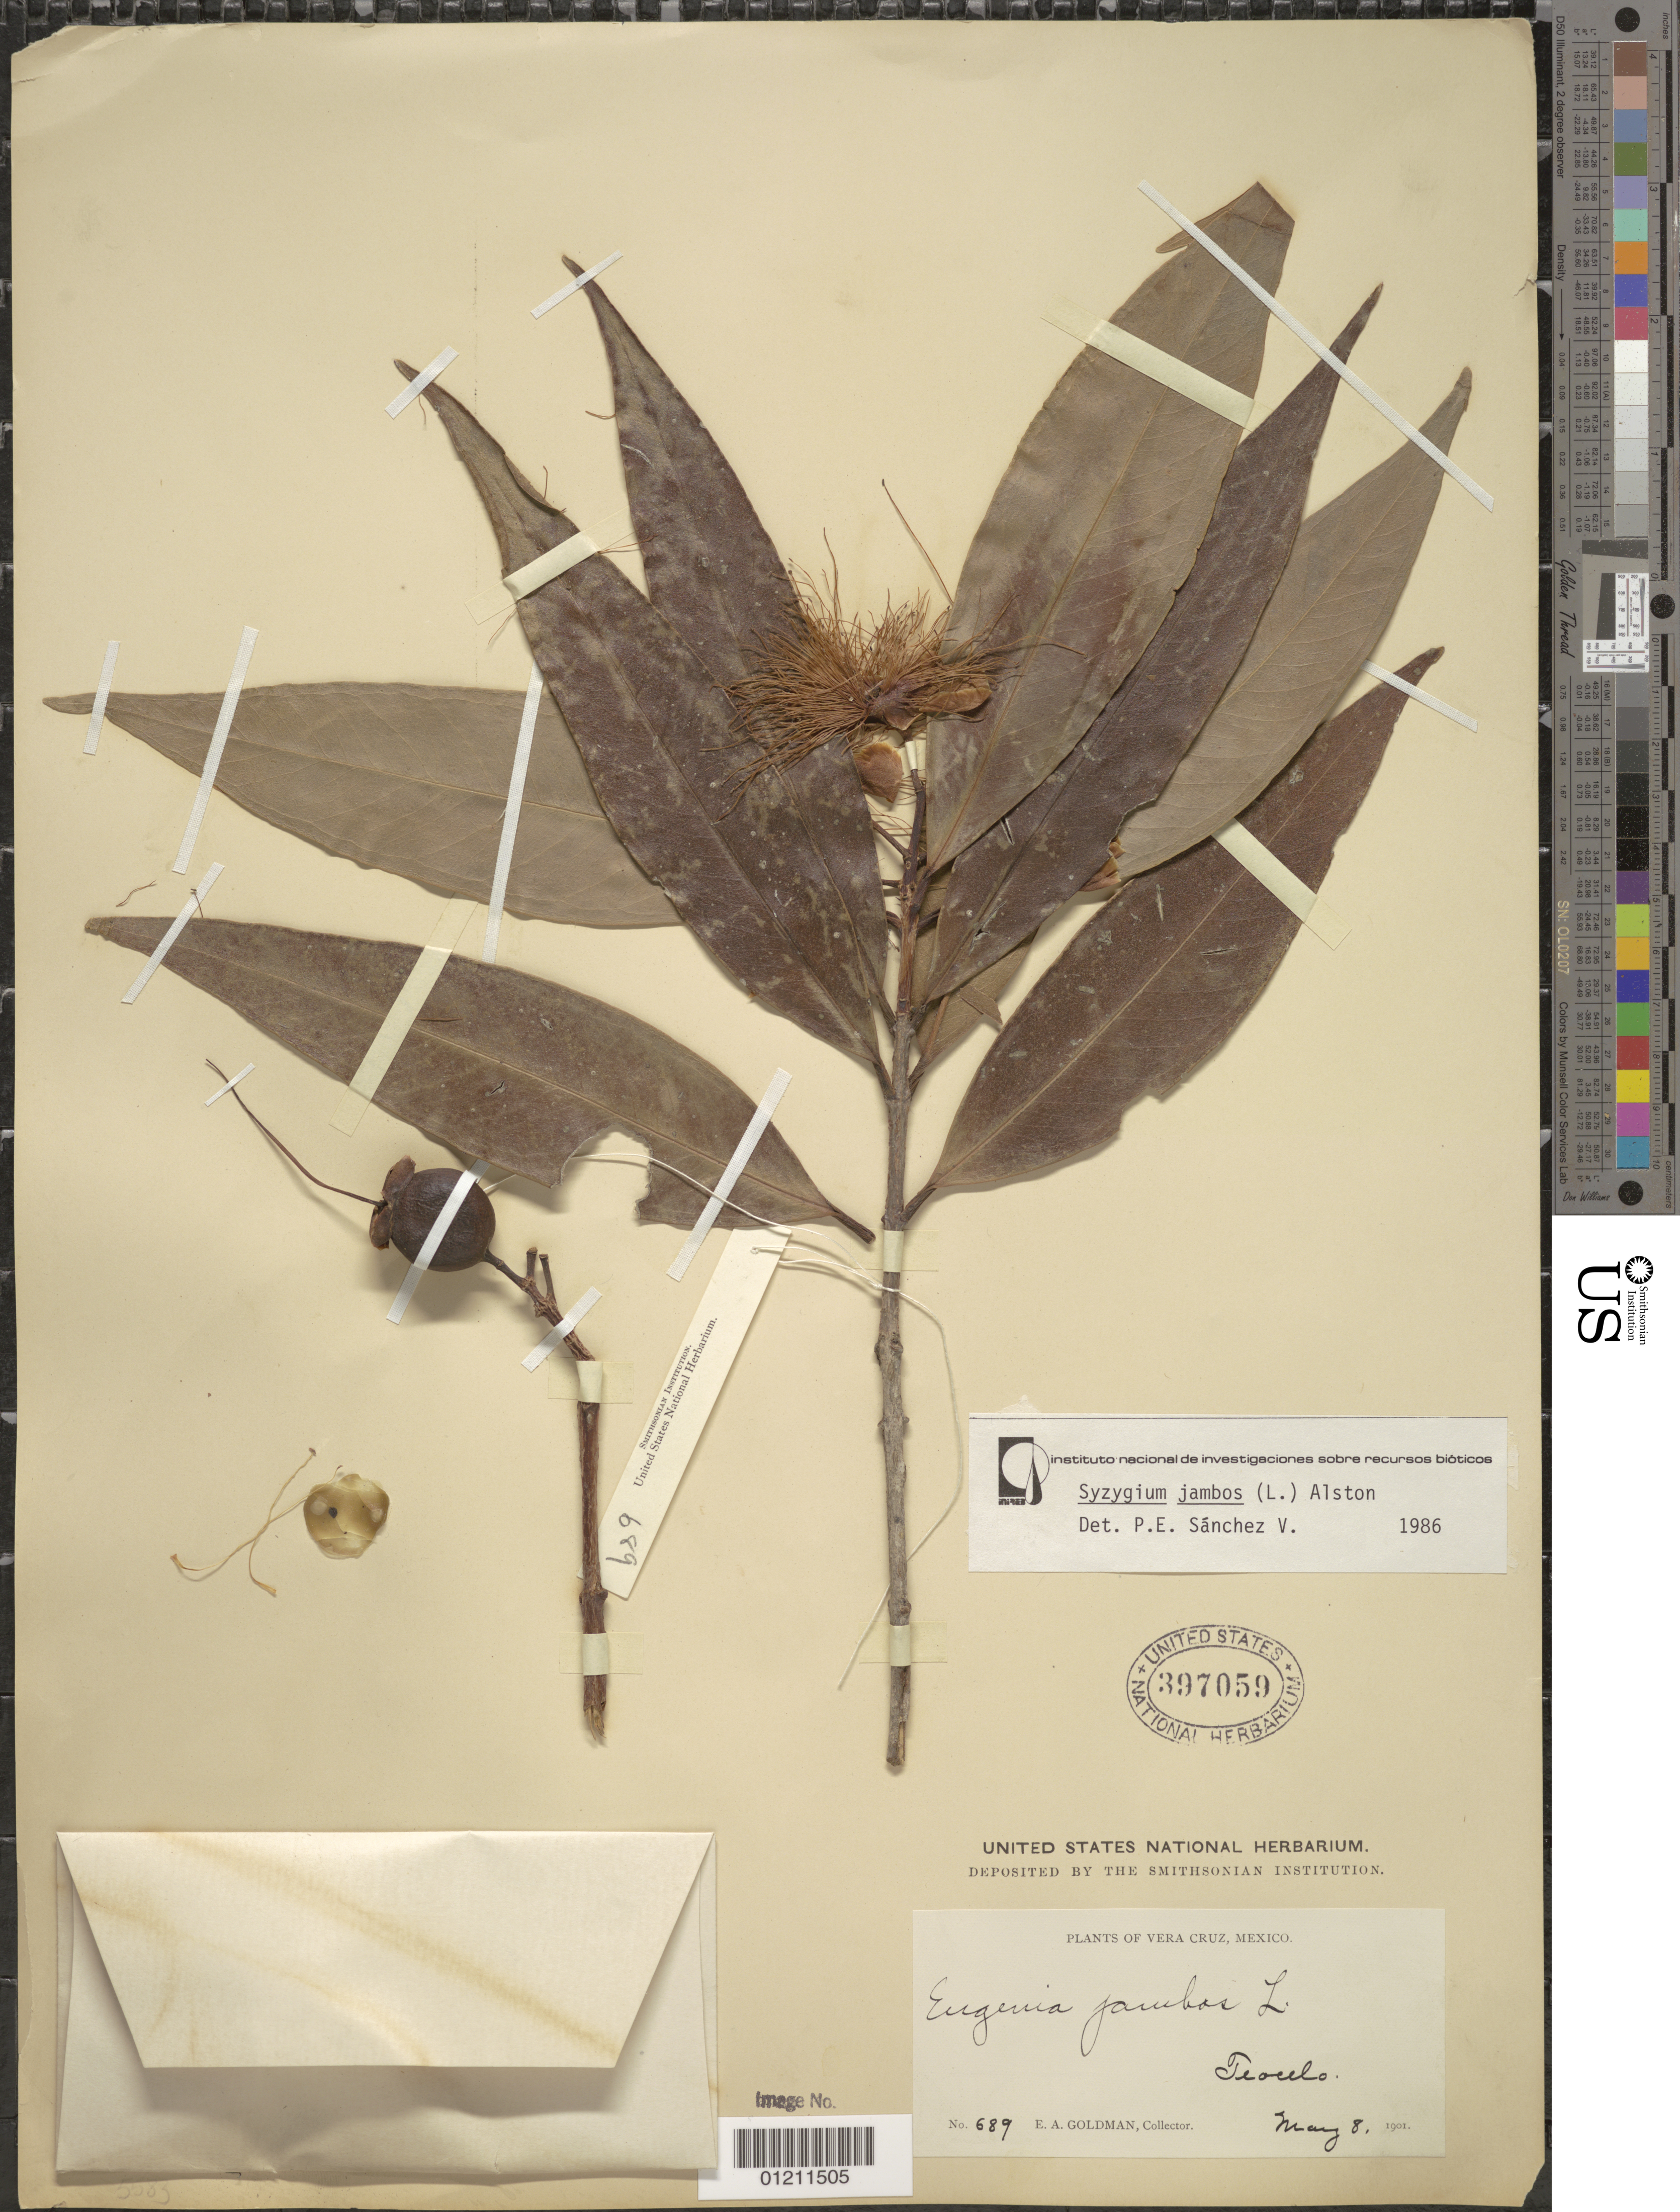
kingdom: Plantae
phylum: Tracheophyta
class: Magnoliopsida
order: Myrtales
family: Myrtaceae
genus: Syzygium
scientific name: Syzygium jambos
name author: (L.) Alston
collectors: E. A. Goldman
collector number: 689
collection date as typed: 08 May 1901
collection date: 1901-05-08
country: Mexico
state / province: Veracruz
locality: Teocelo, Veracruz.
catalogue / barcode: US 397059